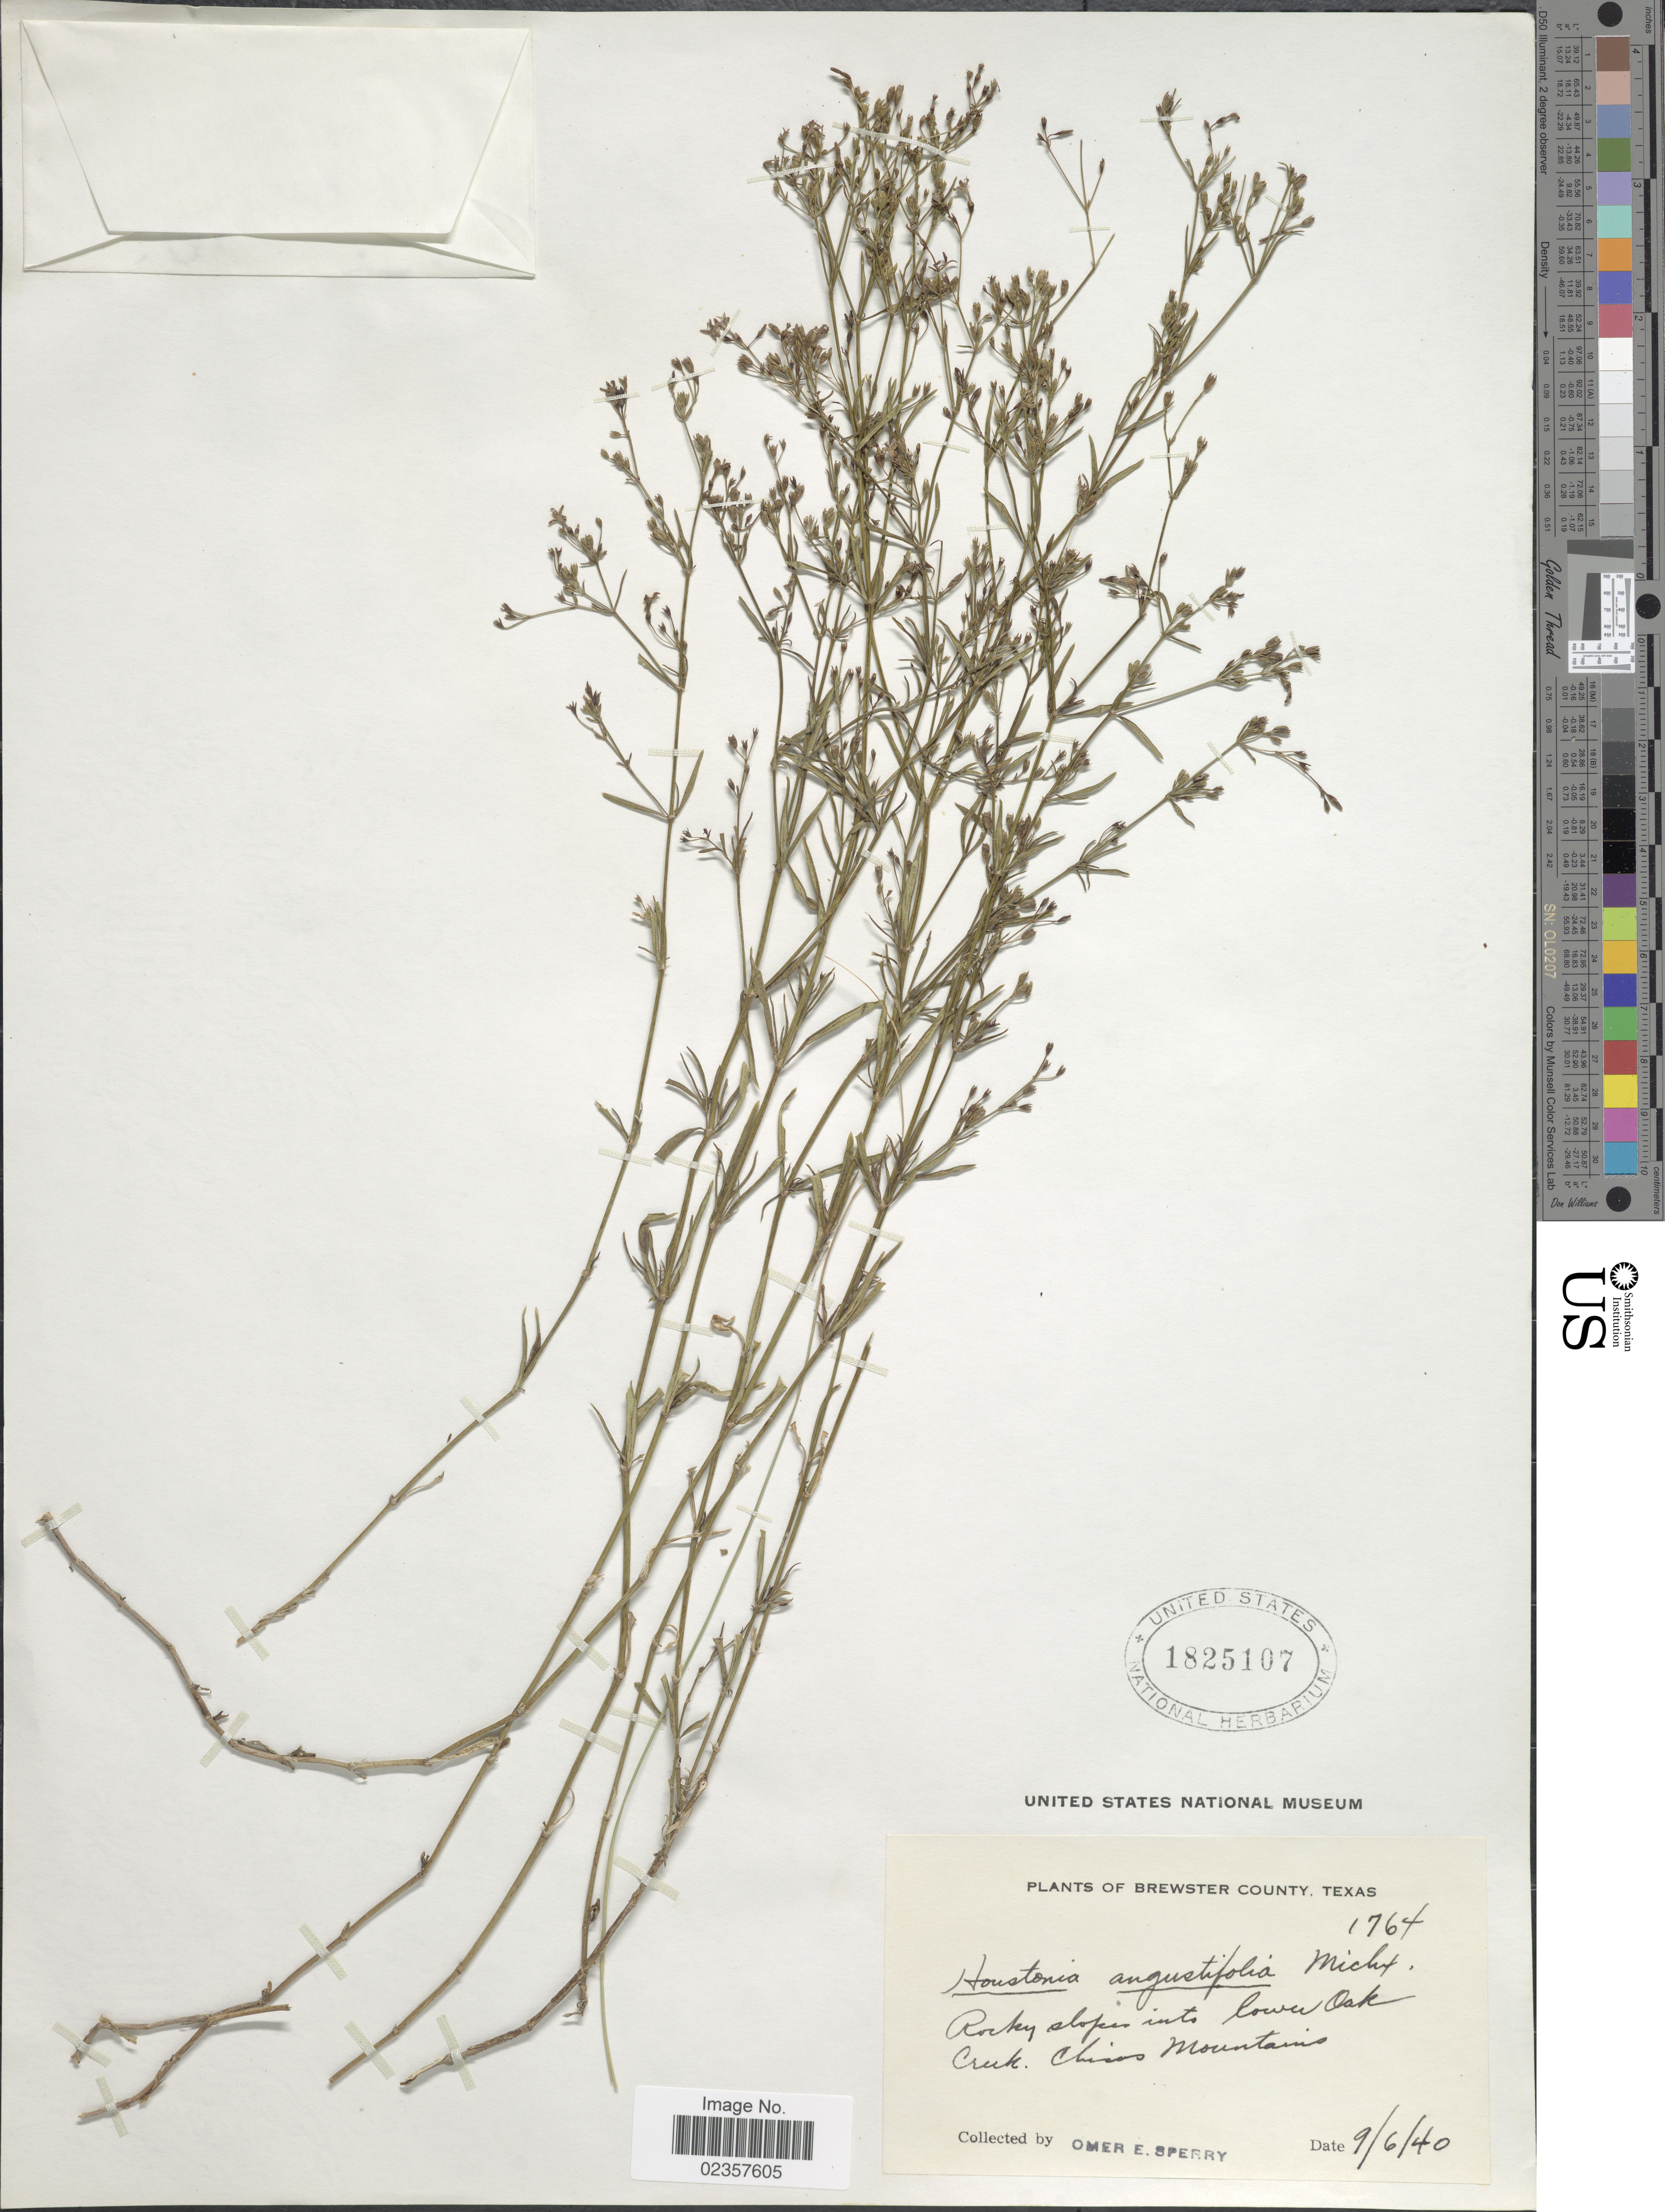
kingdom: Plantae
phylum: Tracheophyta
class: Magnoliopsida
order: Gentianales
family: Rubiaceae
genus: Houstonia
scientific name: Houstonia nigricans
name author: (Lam.) Fernald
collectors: O. E. Sperry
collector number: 1764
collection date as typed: Transcribed d/m/y: 6/9/40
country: United States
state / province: Texas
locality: Brewster County. Rocky slopes into lower Oak Creek. Chisos Mountains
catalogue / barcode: US 1825107